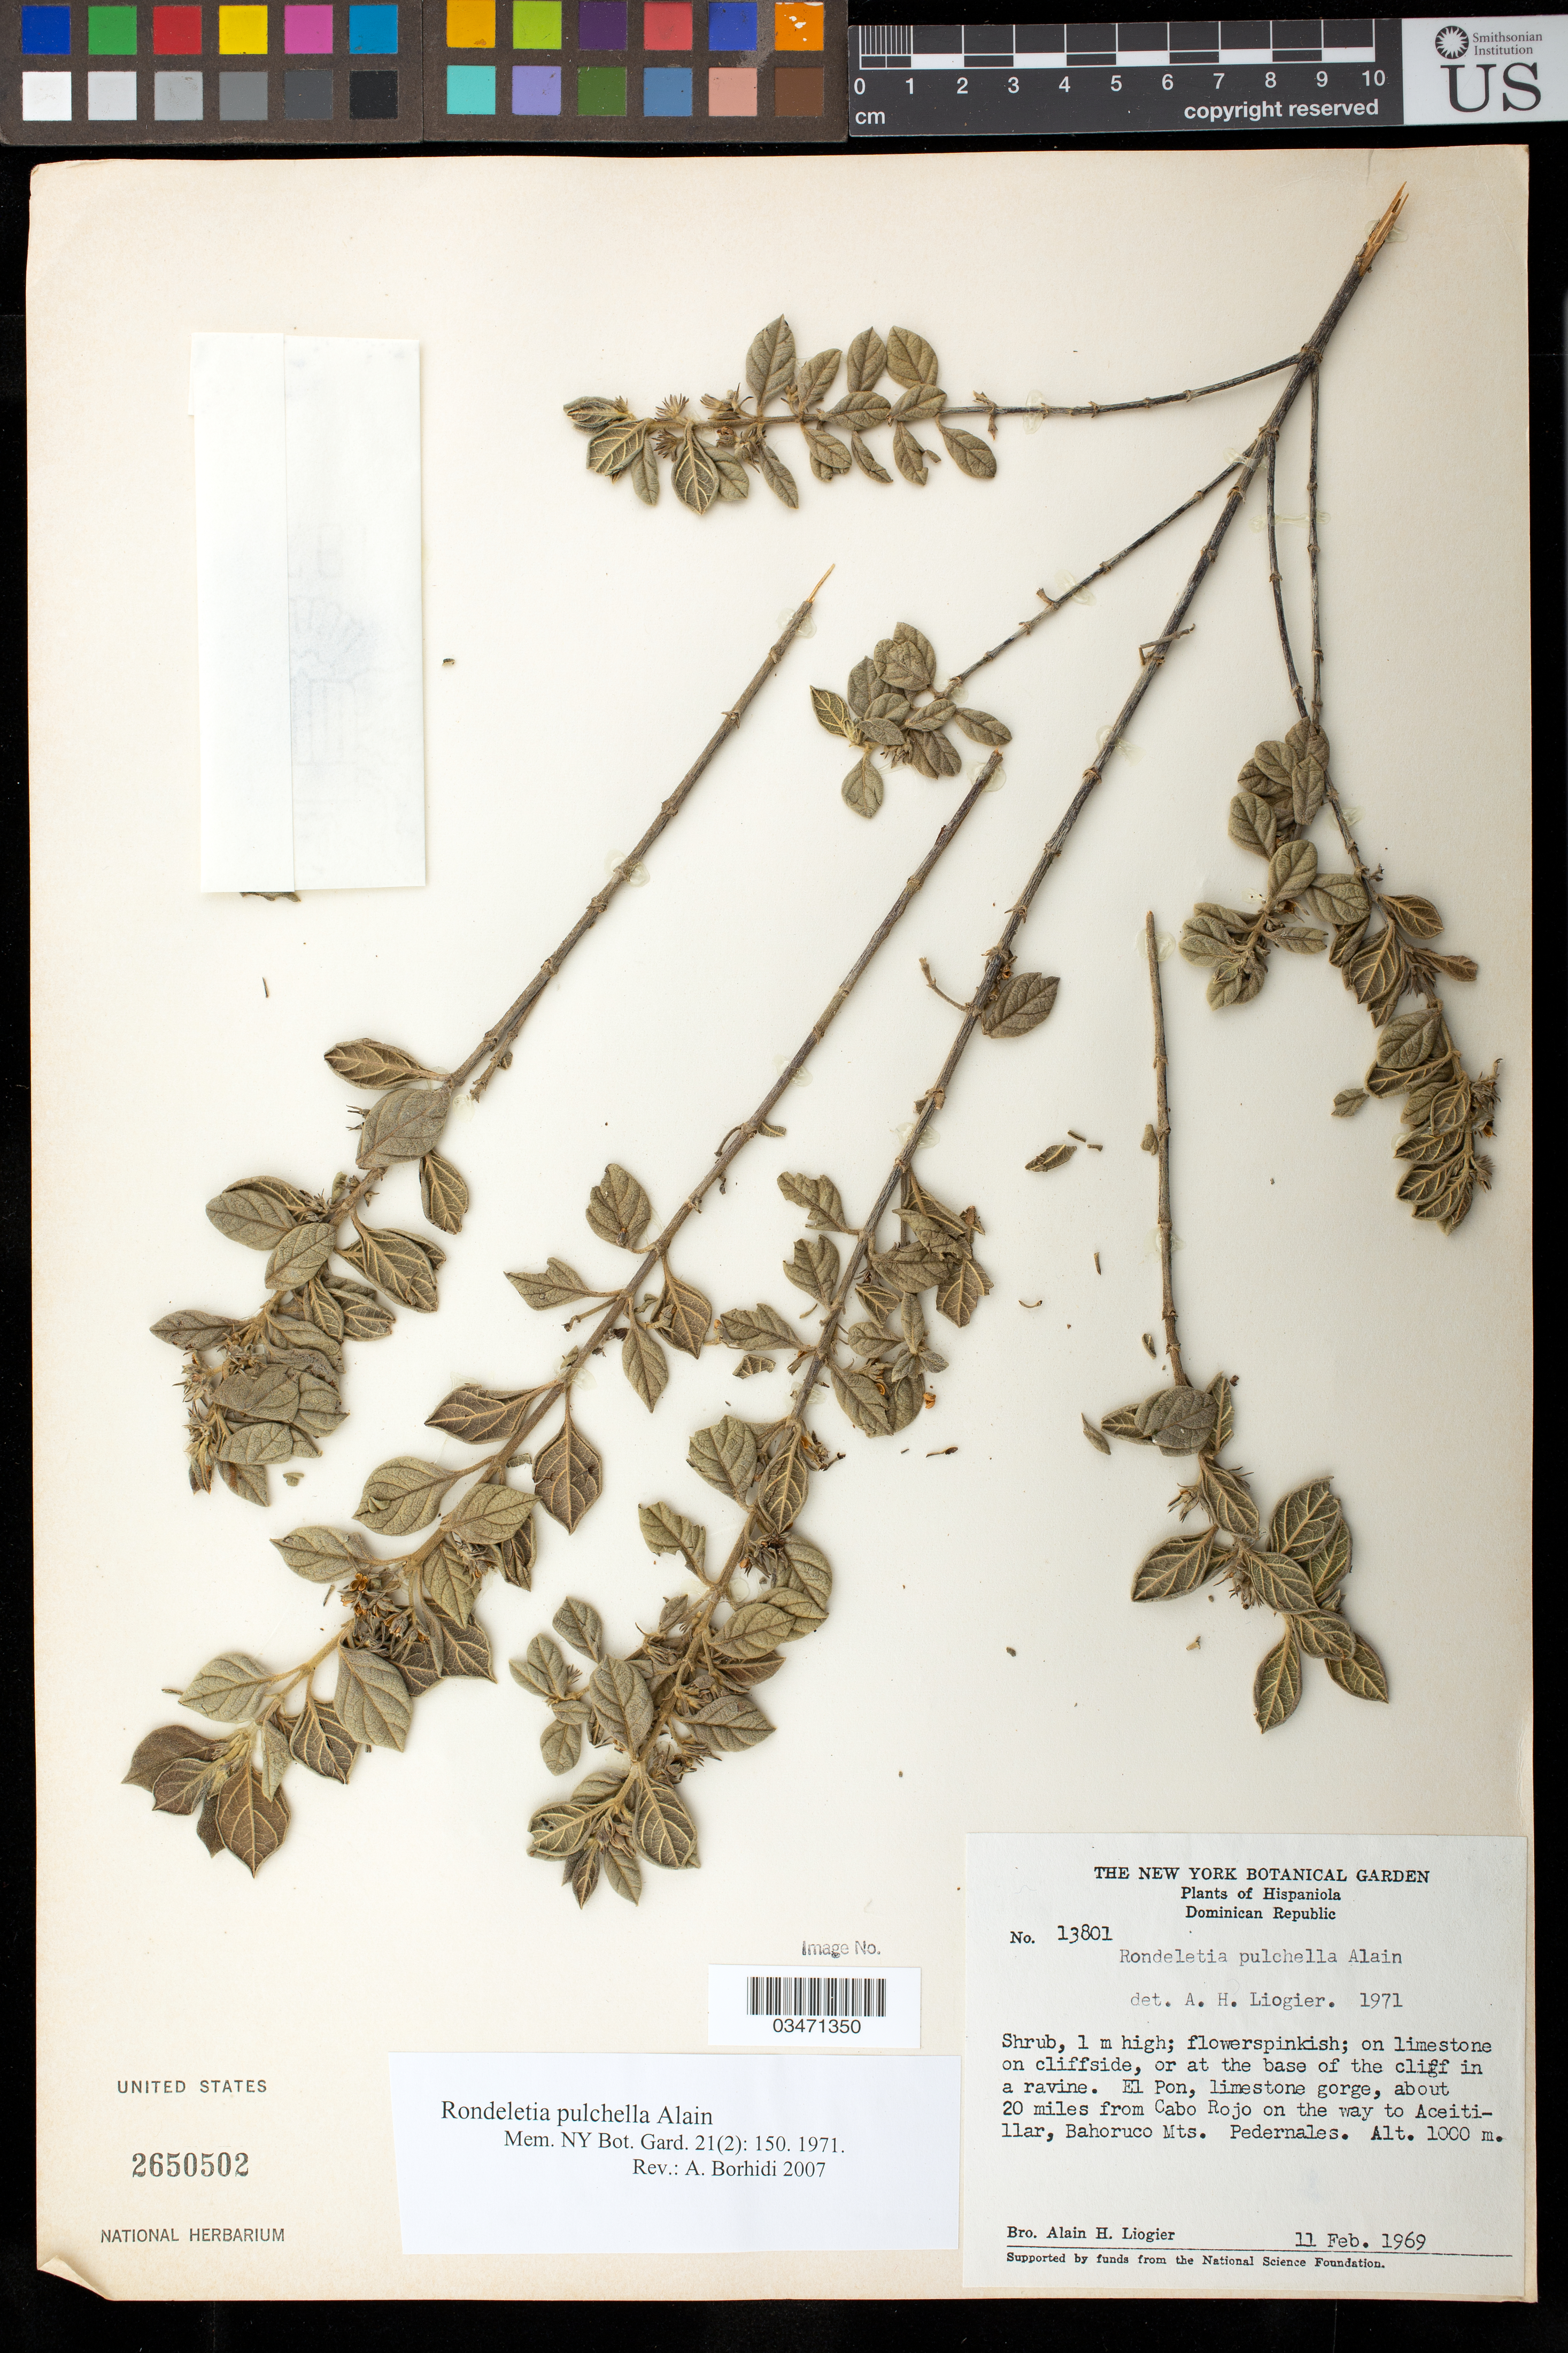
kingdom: Plantae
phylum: Tracheophyta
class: Magnoliopsida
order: Gentianales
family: Rubiaceae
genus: Rondeletia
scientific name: Rondeletia pulchella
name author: Alain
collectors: A. H. Liogier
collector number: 13801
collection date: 1969-02-11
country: Dominican Republic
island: Hispaniola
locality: El Pon, 20 mi. from Cabo Rojo on the way to Aceitillar, Bahoruco Mts. Pedernales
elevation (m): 1000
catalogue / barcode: US 2650502